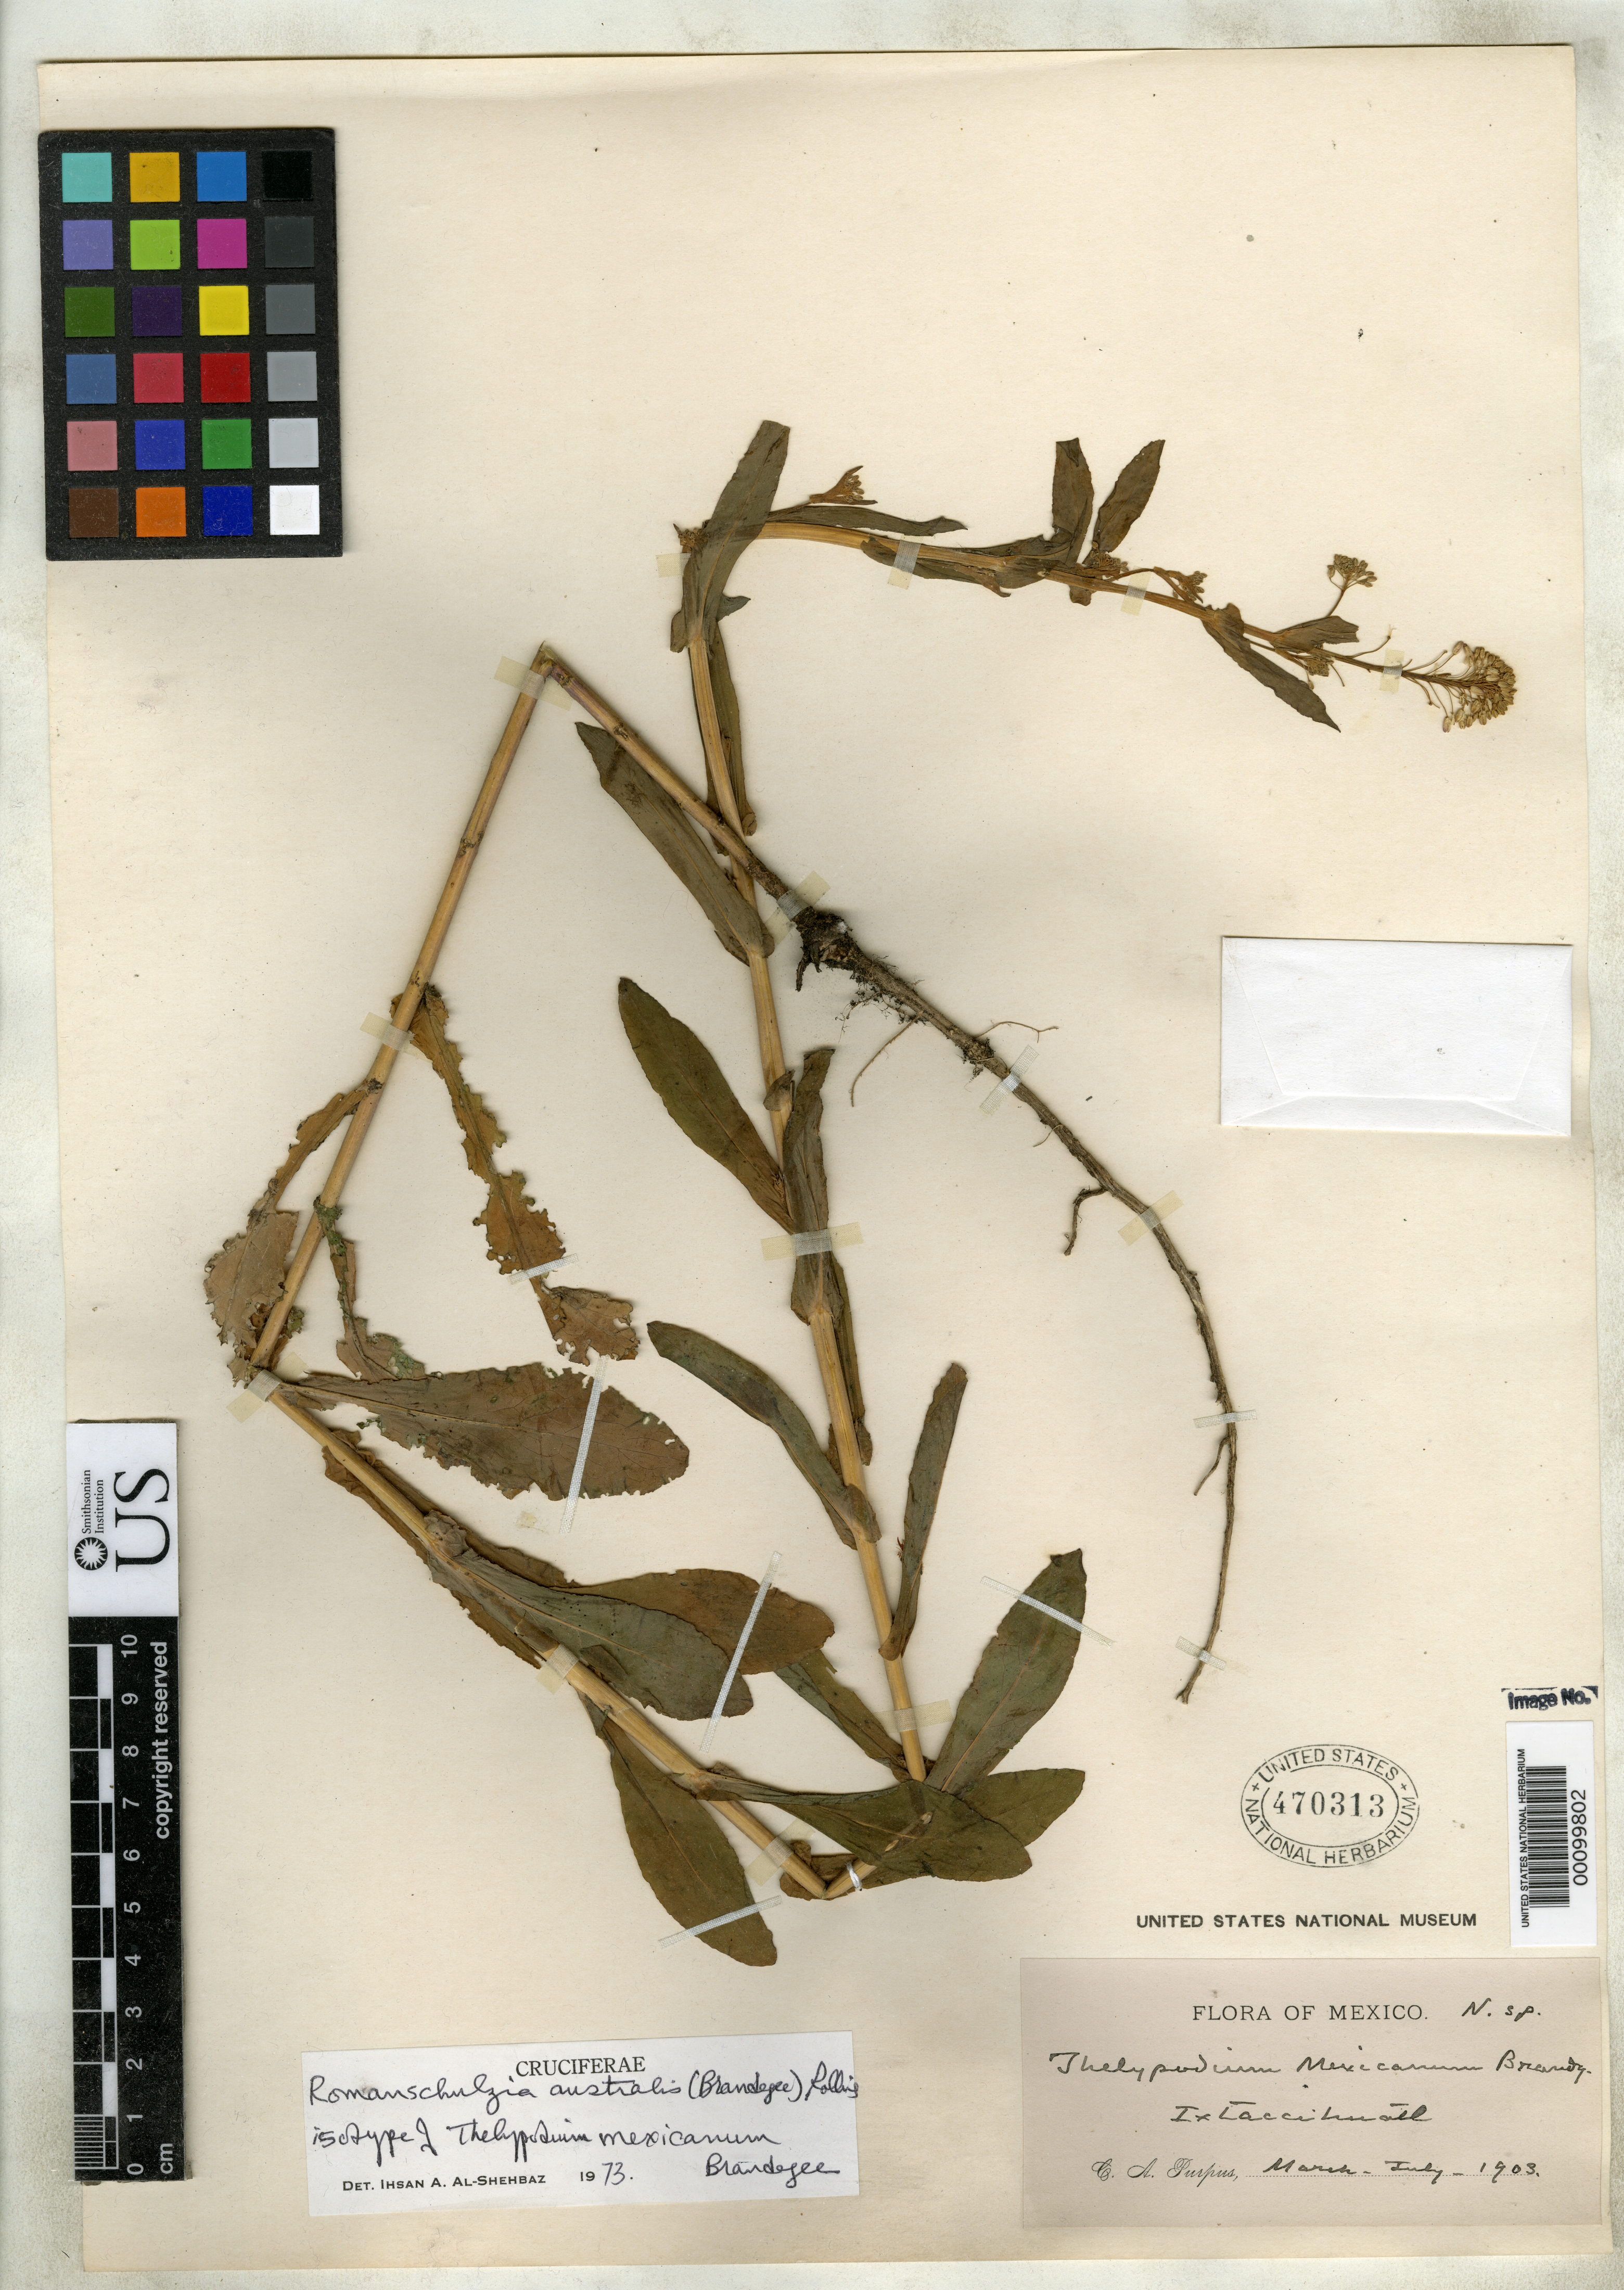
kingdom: Plantae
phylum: Tracheophyta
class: Magnoliopsida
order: Brassicales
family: Brassicaceae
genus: Thelypodium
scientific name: Thelypodium mexicanum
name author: Brandegee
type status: Type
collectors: C. A. Purpus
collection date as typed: Mar 1903 to -- Jul 1903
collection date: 1903-03/1903-07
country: Mexico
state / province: México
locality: Ixtaccihuatl Volcano, SE of Mexico City and N of Popocatepetl Volcano.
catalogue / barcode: US 470313